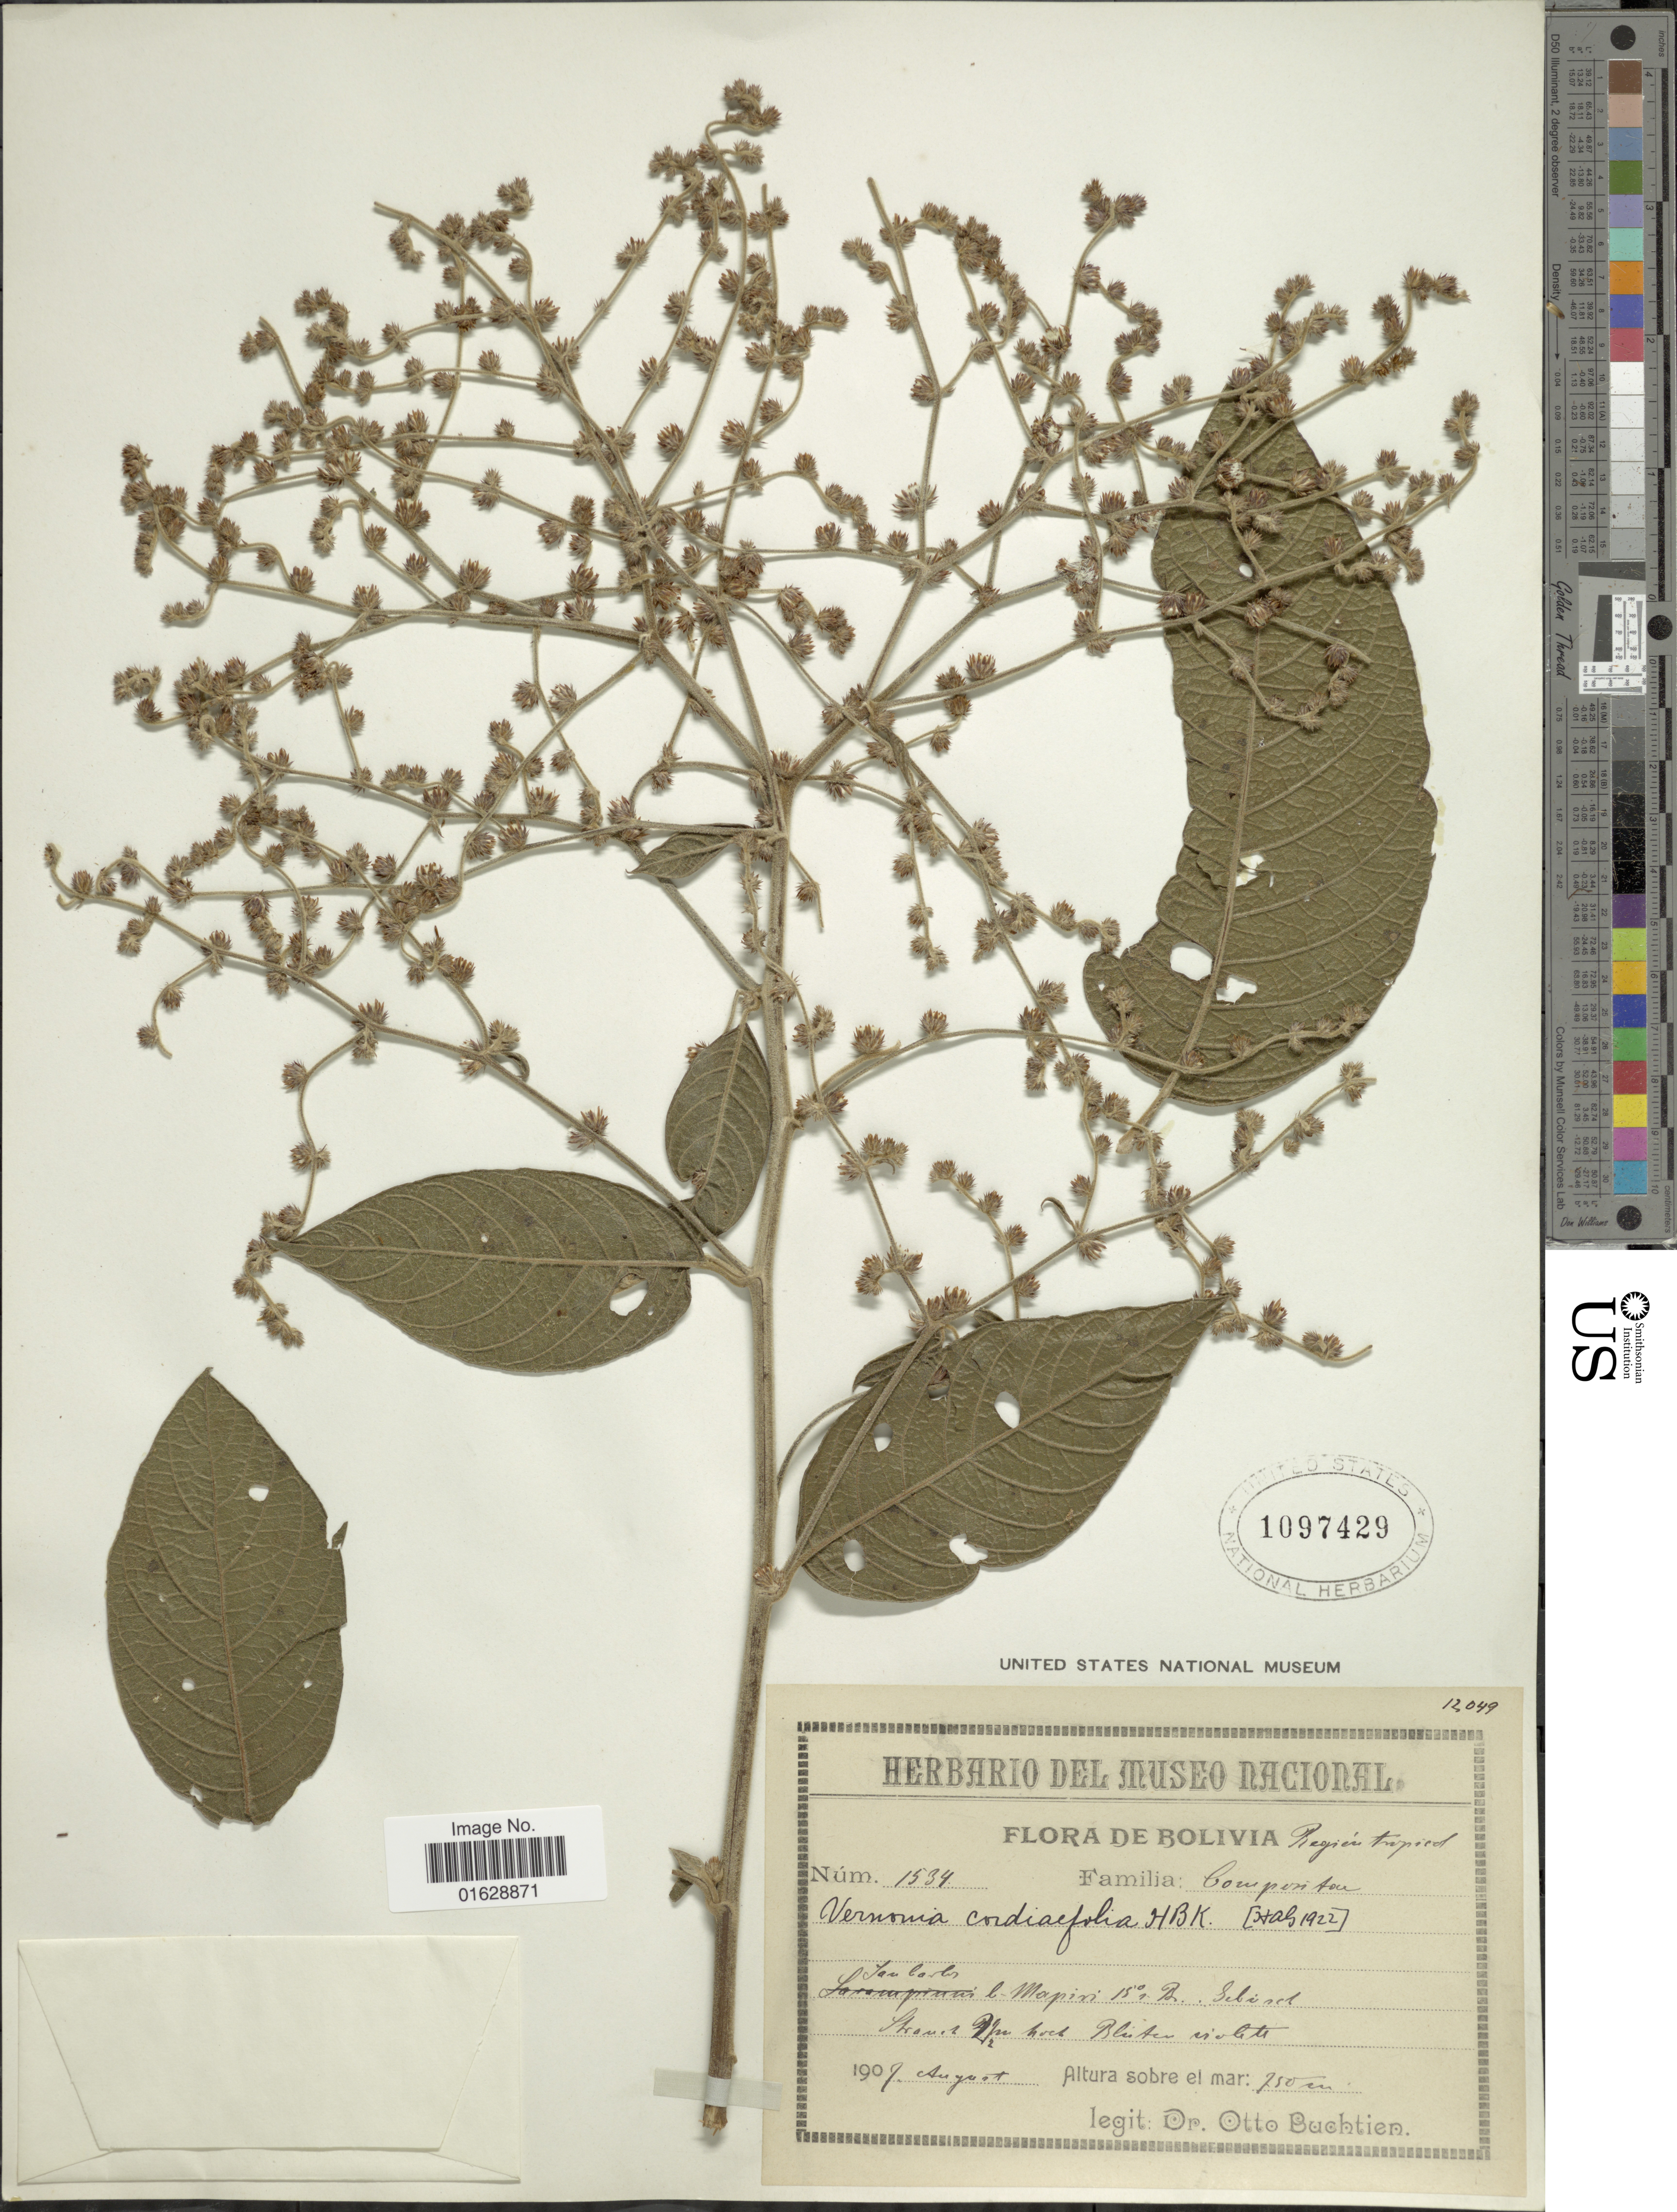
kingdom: Plantae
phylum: Tracheophyta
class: Magnoliopsida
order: Asterales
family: Asteraceae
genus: Lepidaploa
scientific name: Lepidaploa cordiaefolia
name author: (Kunth) H. Rob.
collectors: O. Buchtien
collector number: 1534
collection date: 1907-08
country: Bolivia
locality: San Carlos L. Mapiri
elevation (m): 750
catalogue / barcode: US 1097429